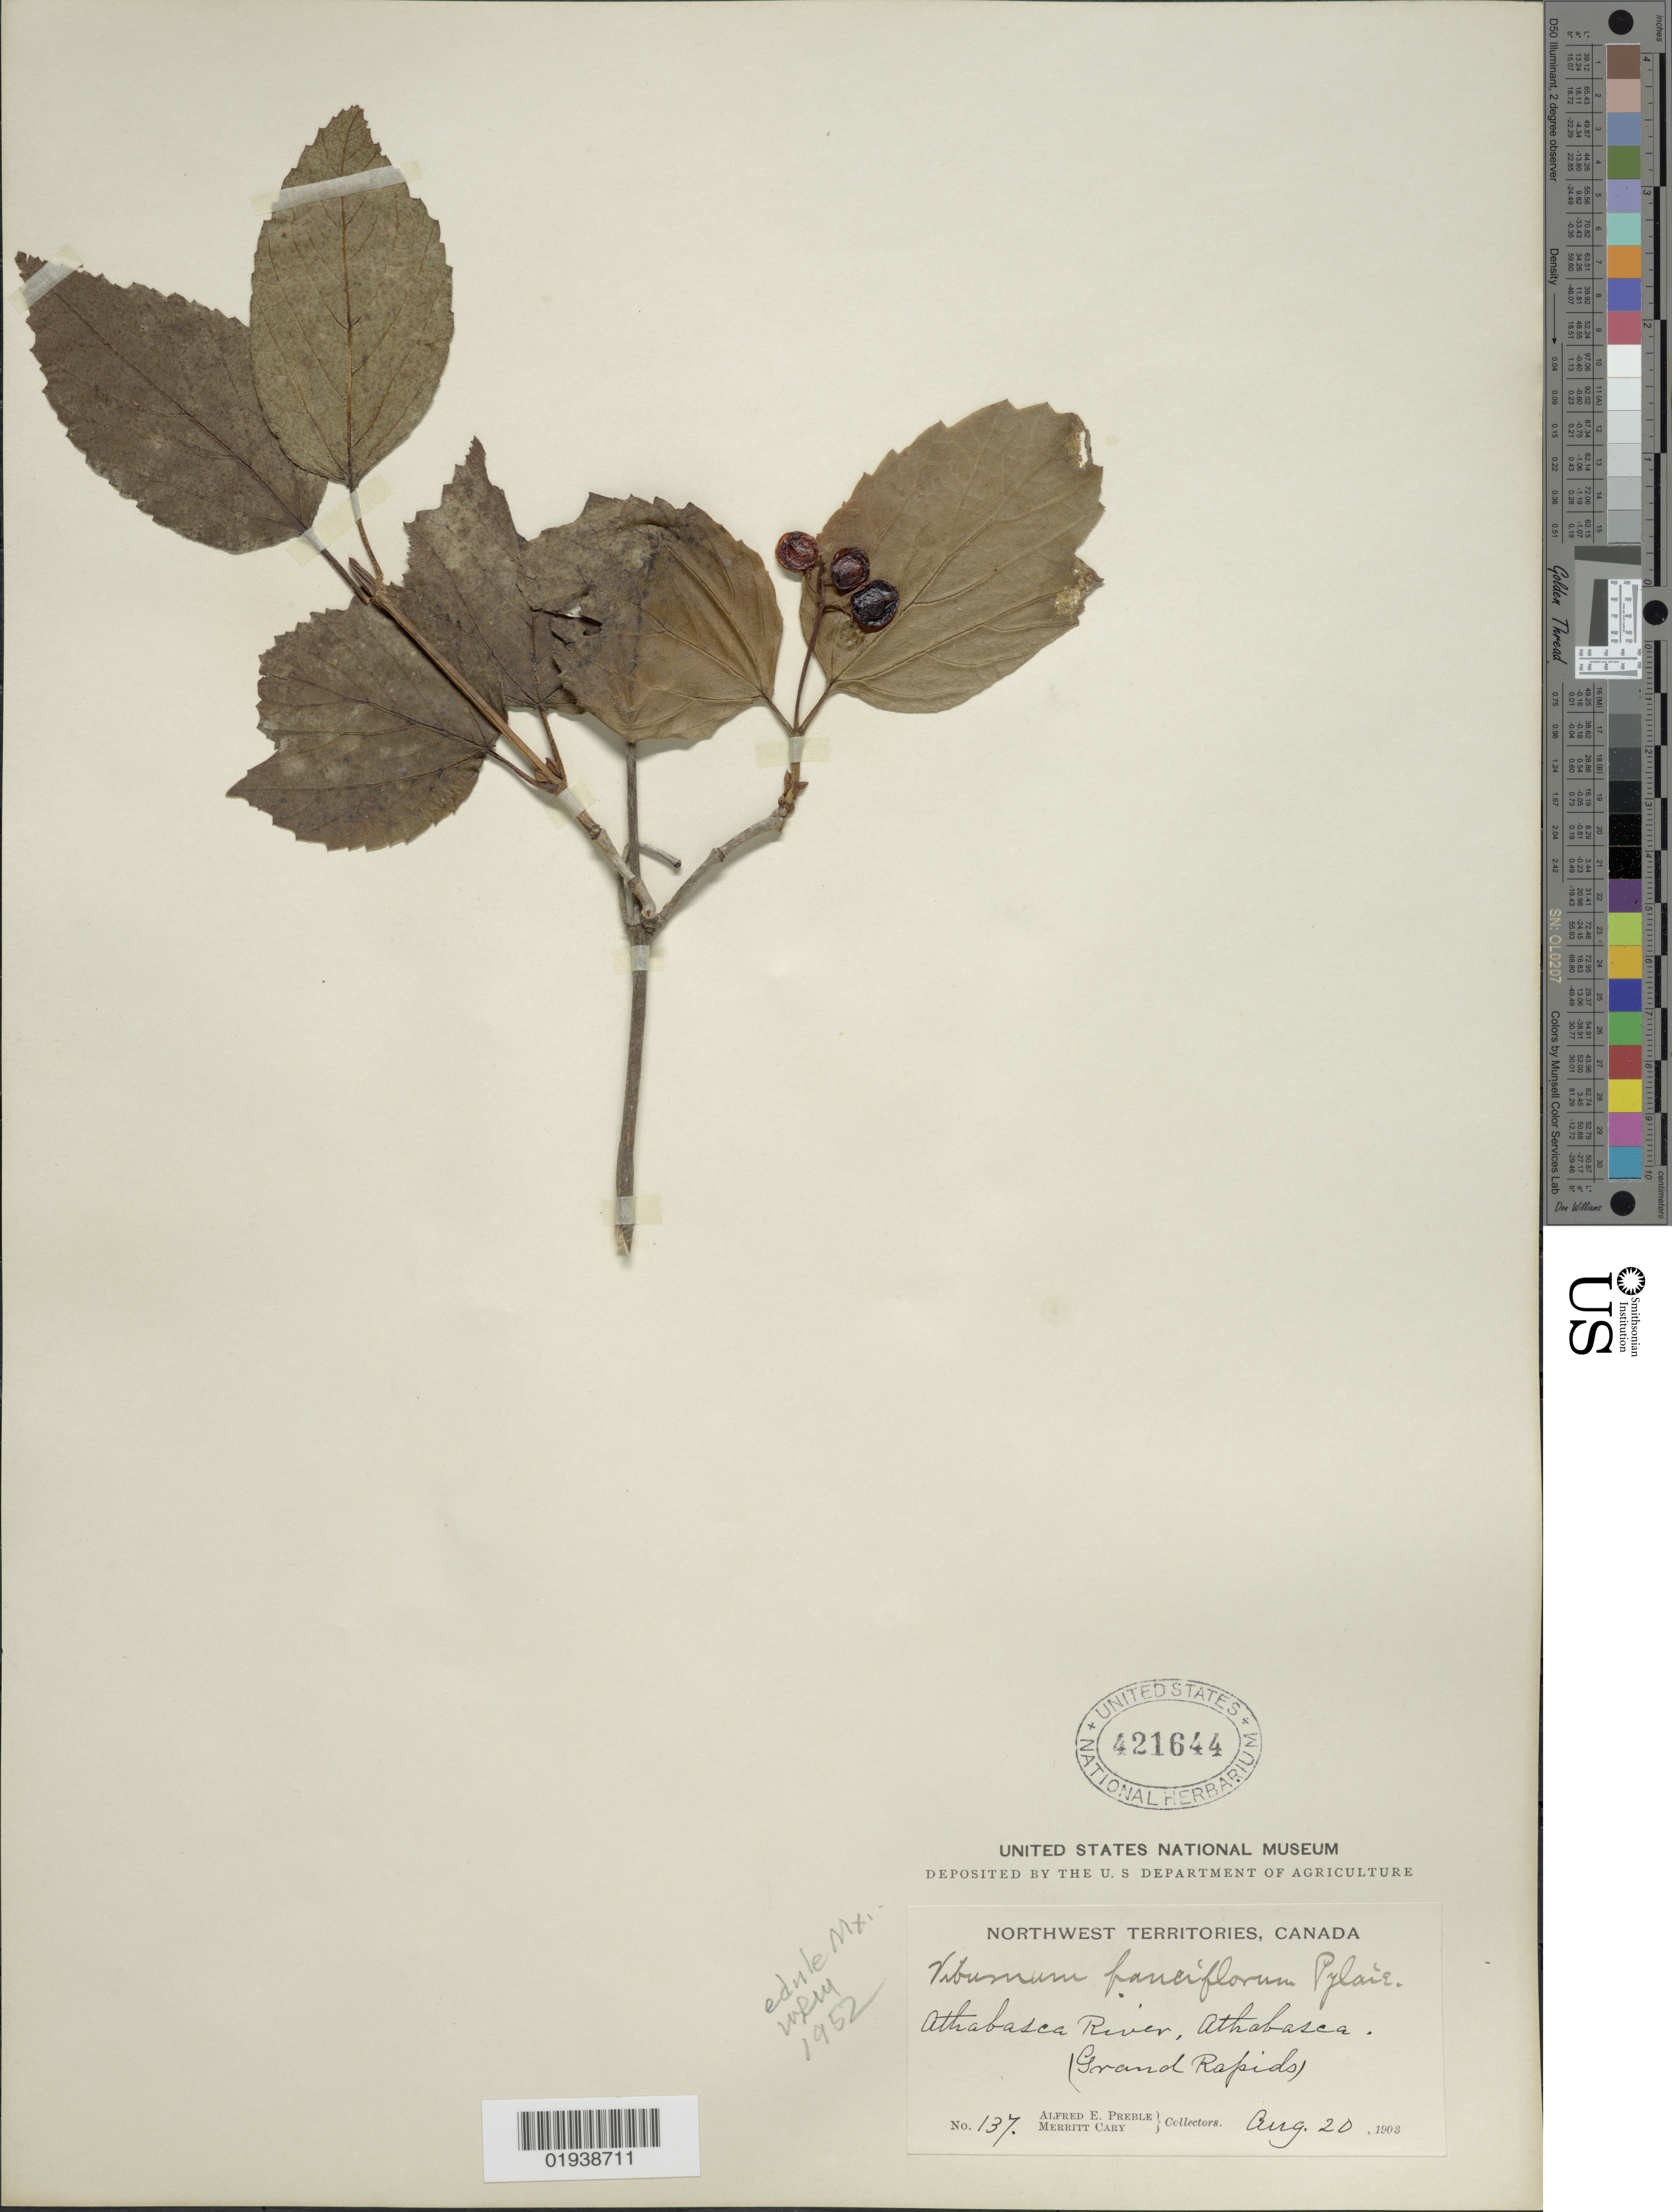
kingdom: Plantae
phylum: Tracheophyta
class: Magnoliopsida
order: Dipsacales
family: Viburnaceae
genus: Viburnum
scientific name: Viburnum edule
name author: (Michx.) Raf.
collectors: A. Preble & M. Cary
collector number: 137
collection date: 1903-08-20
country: Canada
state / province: Northwest Territories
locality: Athabasca River, Athabasca. (Grand Rapids)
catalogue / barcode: US 421644